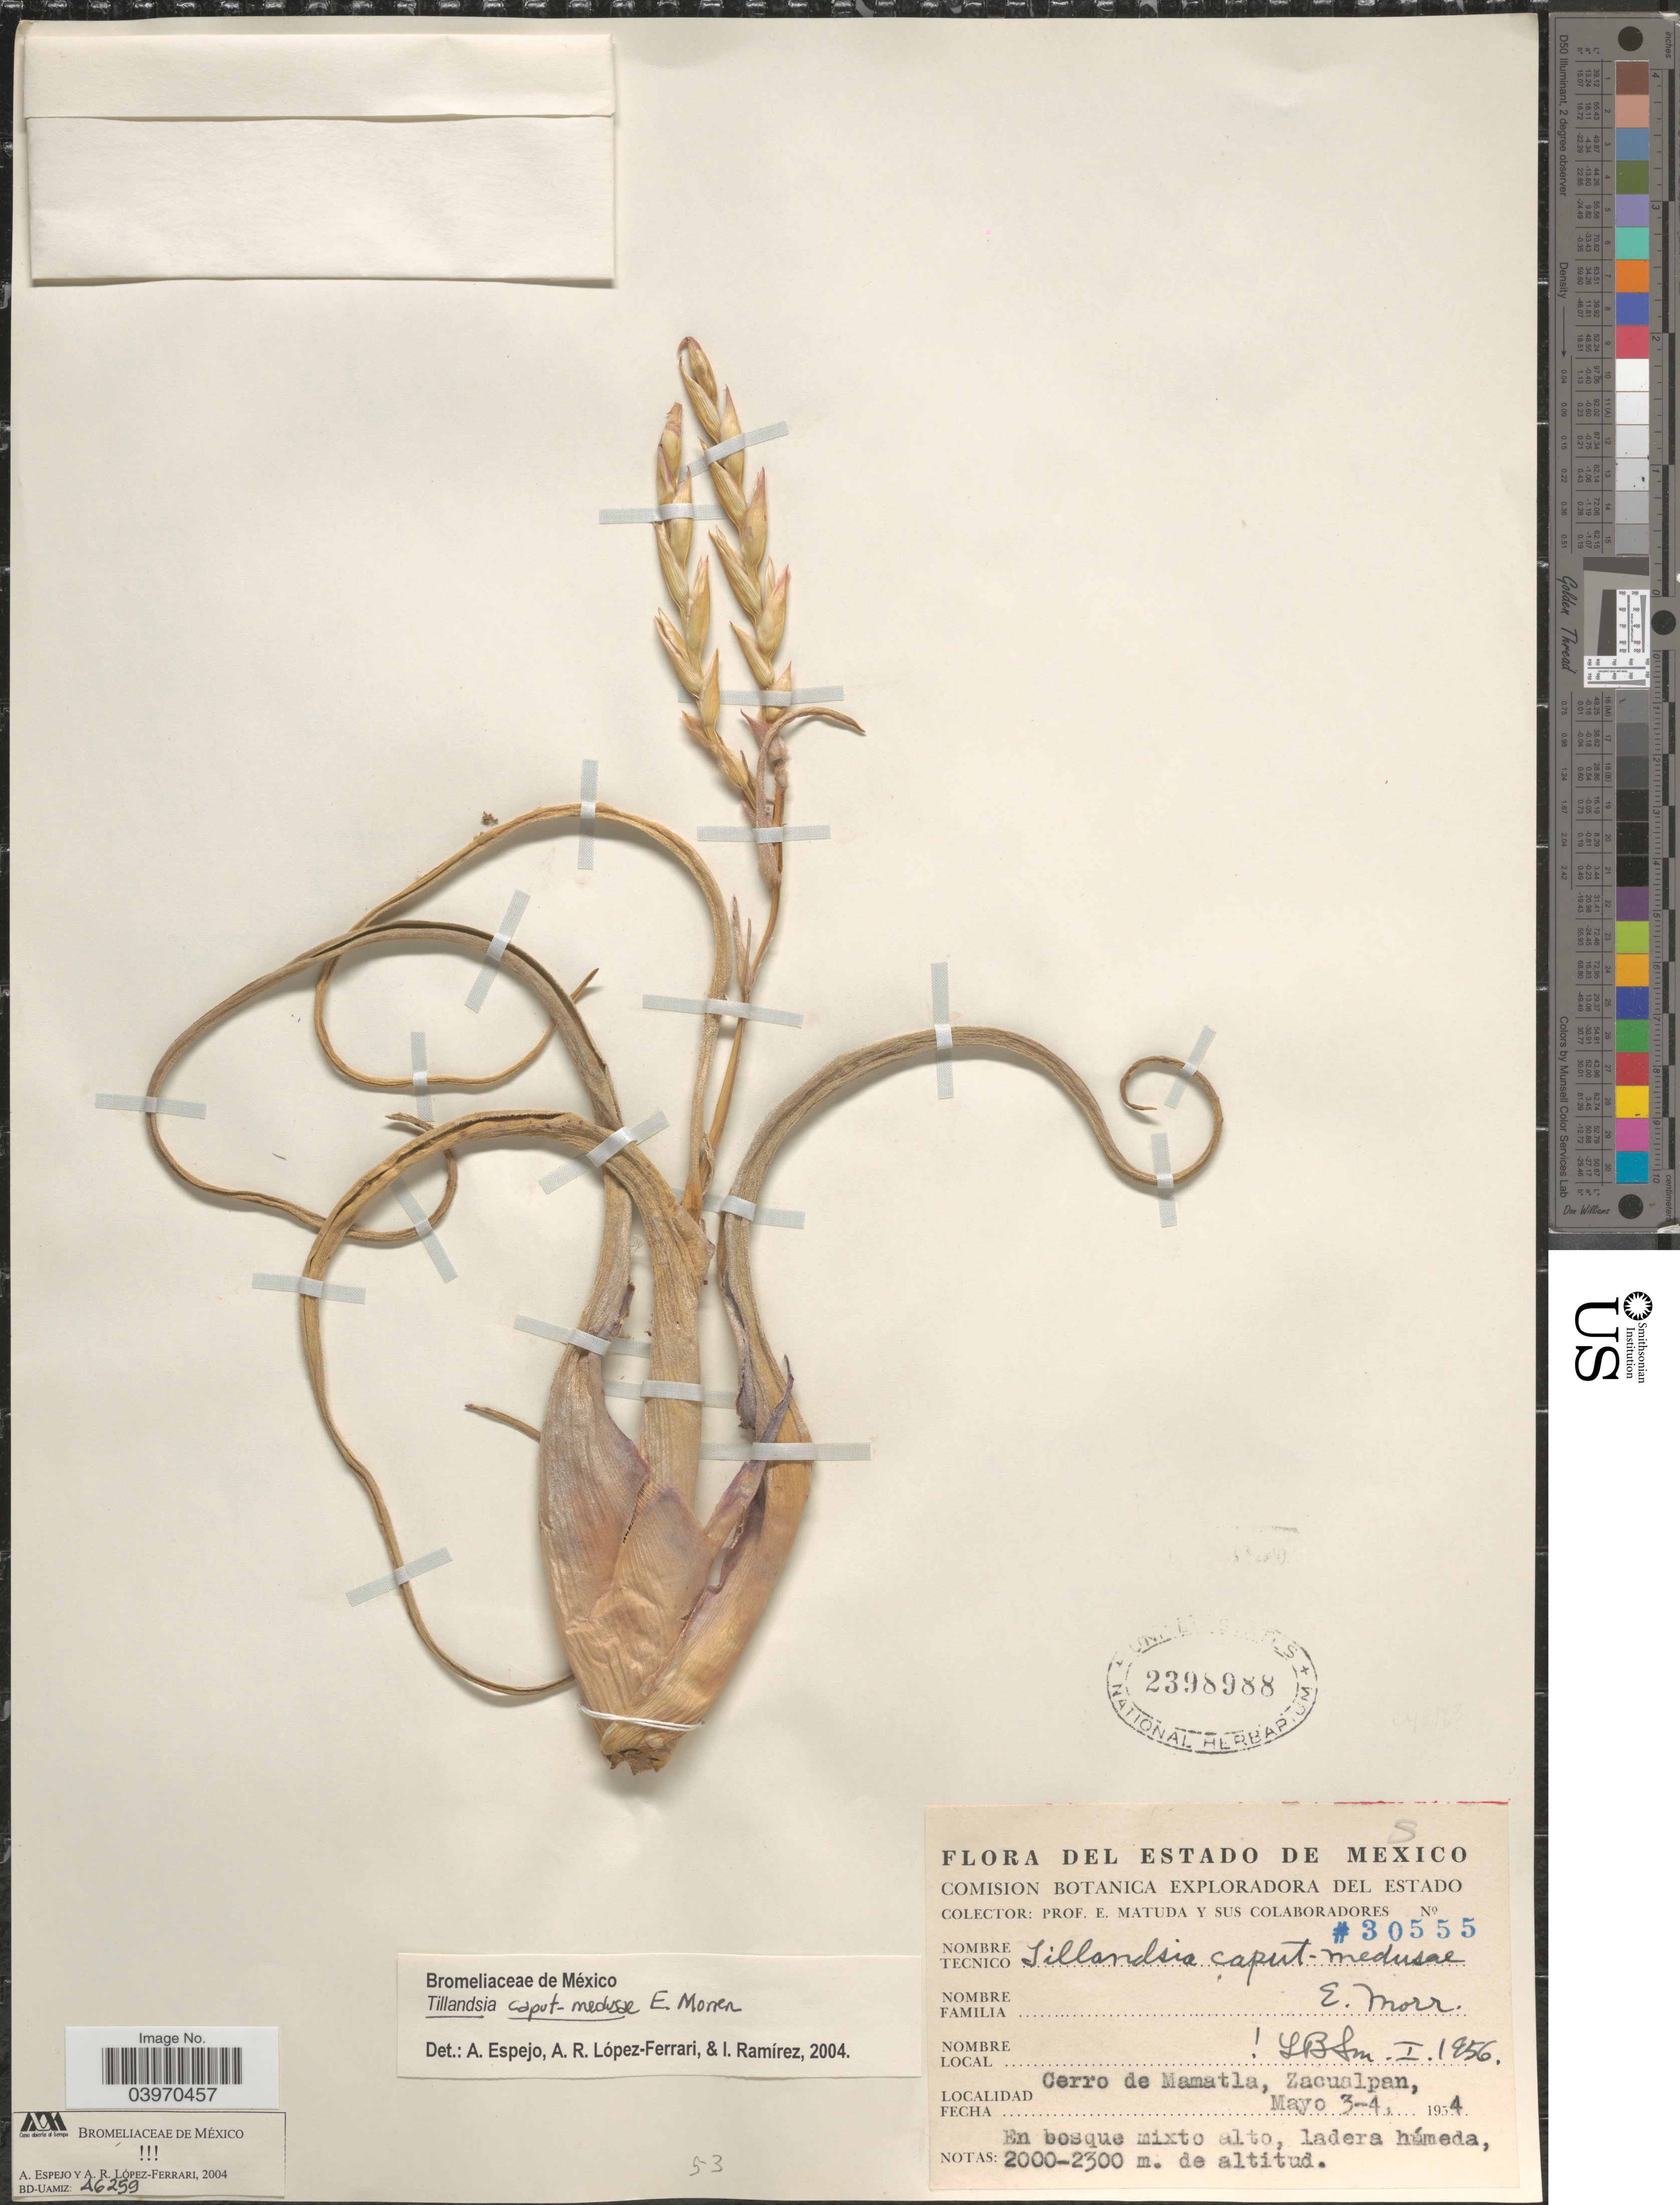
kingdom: Plantae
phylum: Tracheophyta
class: Liliopsida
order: Poales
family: Bromeliaceae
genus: Tillandsia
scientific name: Tillandsia caput-medusae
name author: É. Morren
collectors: E. Matuda & Sus Colaboradores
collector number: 30555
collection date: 1954-05-03/1954-05-04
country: Mexico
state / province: México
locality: Cerro de Mamatla, Zacualpan.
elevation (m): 2000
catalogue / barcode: US 2398988